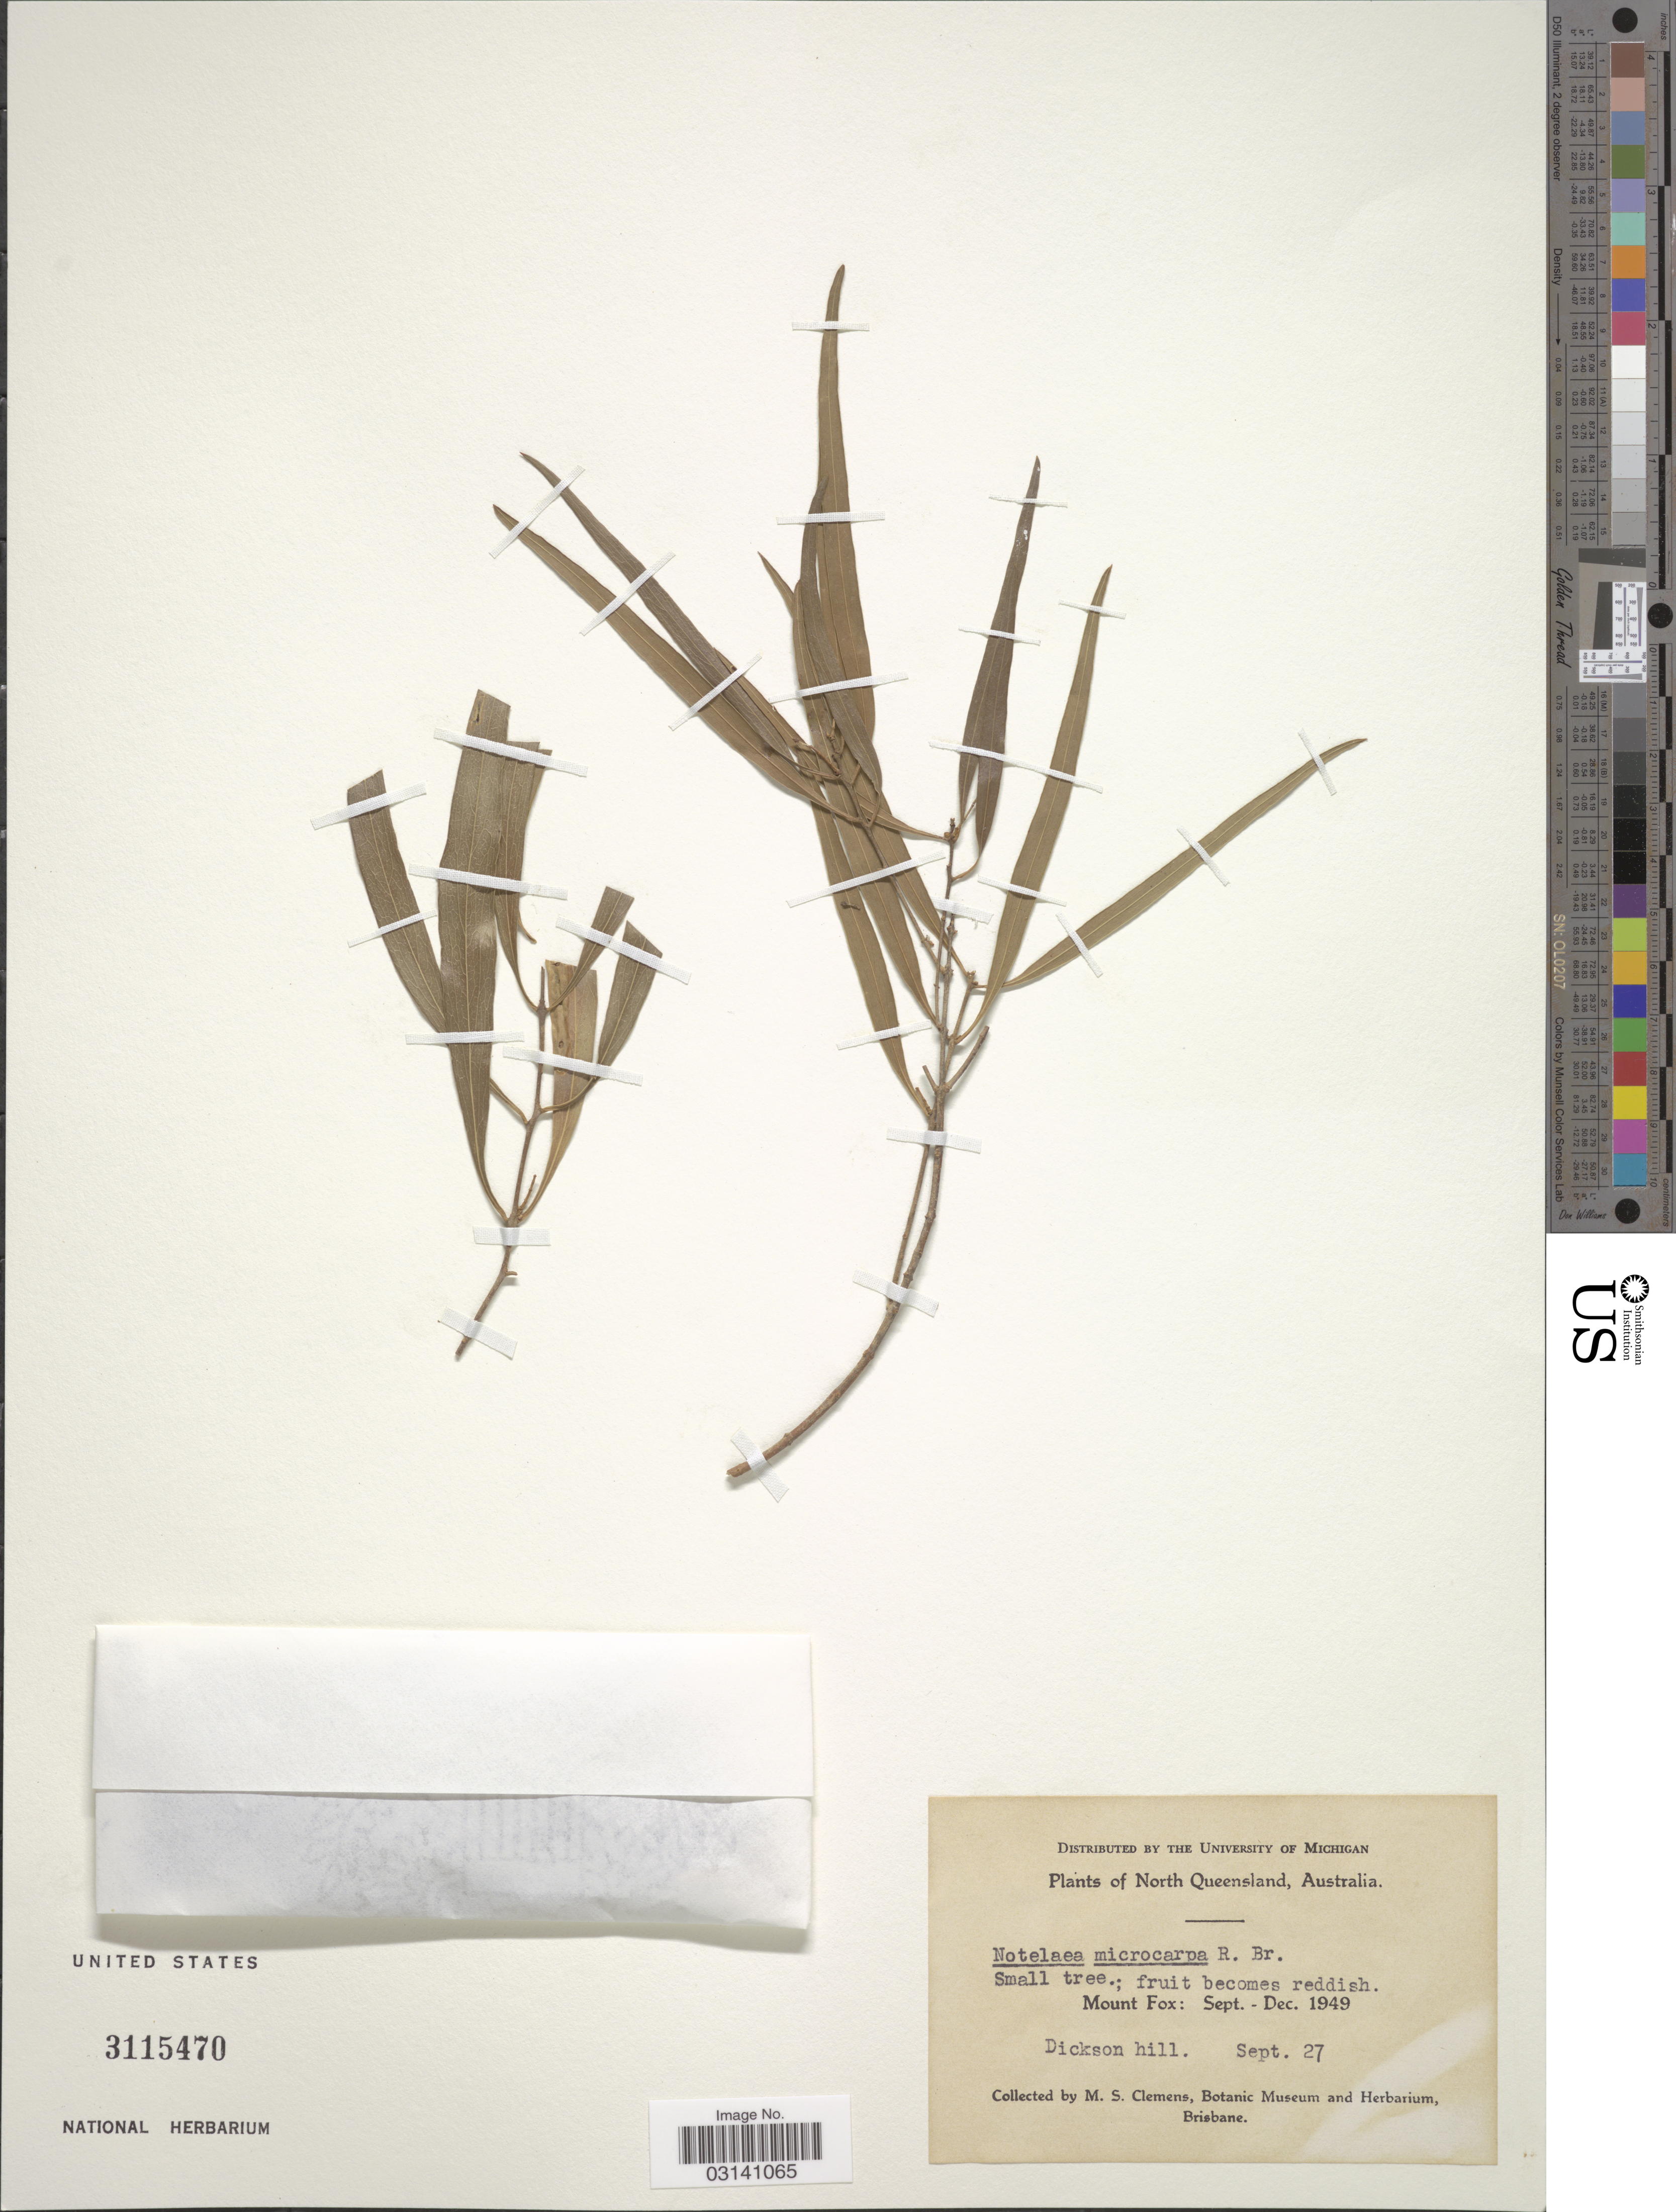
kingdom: Plantae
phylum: Tracheophyta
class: Magnoliopsida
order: Lamiales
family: Oleaceae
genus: Notelaea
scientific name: Notelaea microcarpa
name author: R. Br.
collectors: M. S. Clemens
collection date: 1949-09-27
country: Australia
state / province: Queensland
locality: North Queensland. Mount Fox. Dickson hill.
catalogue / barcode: US 3115470